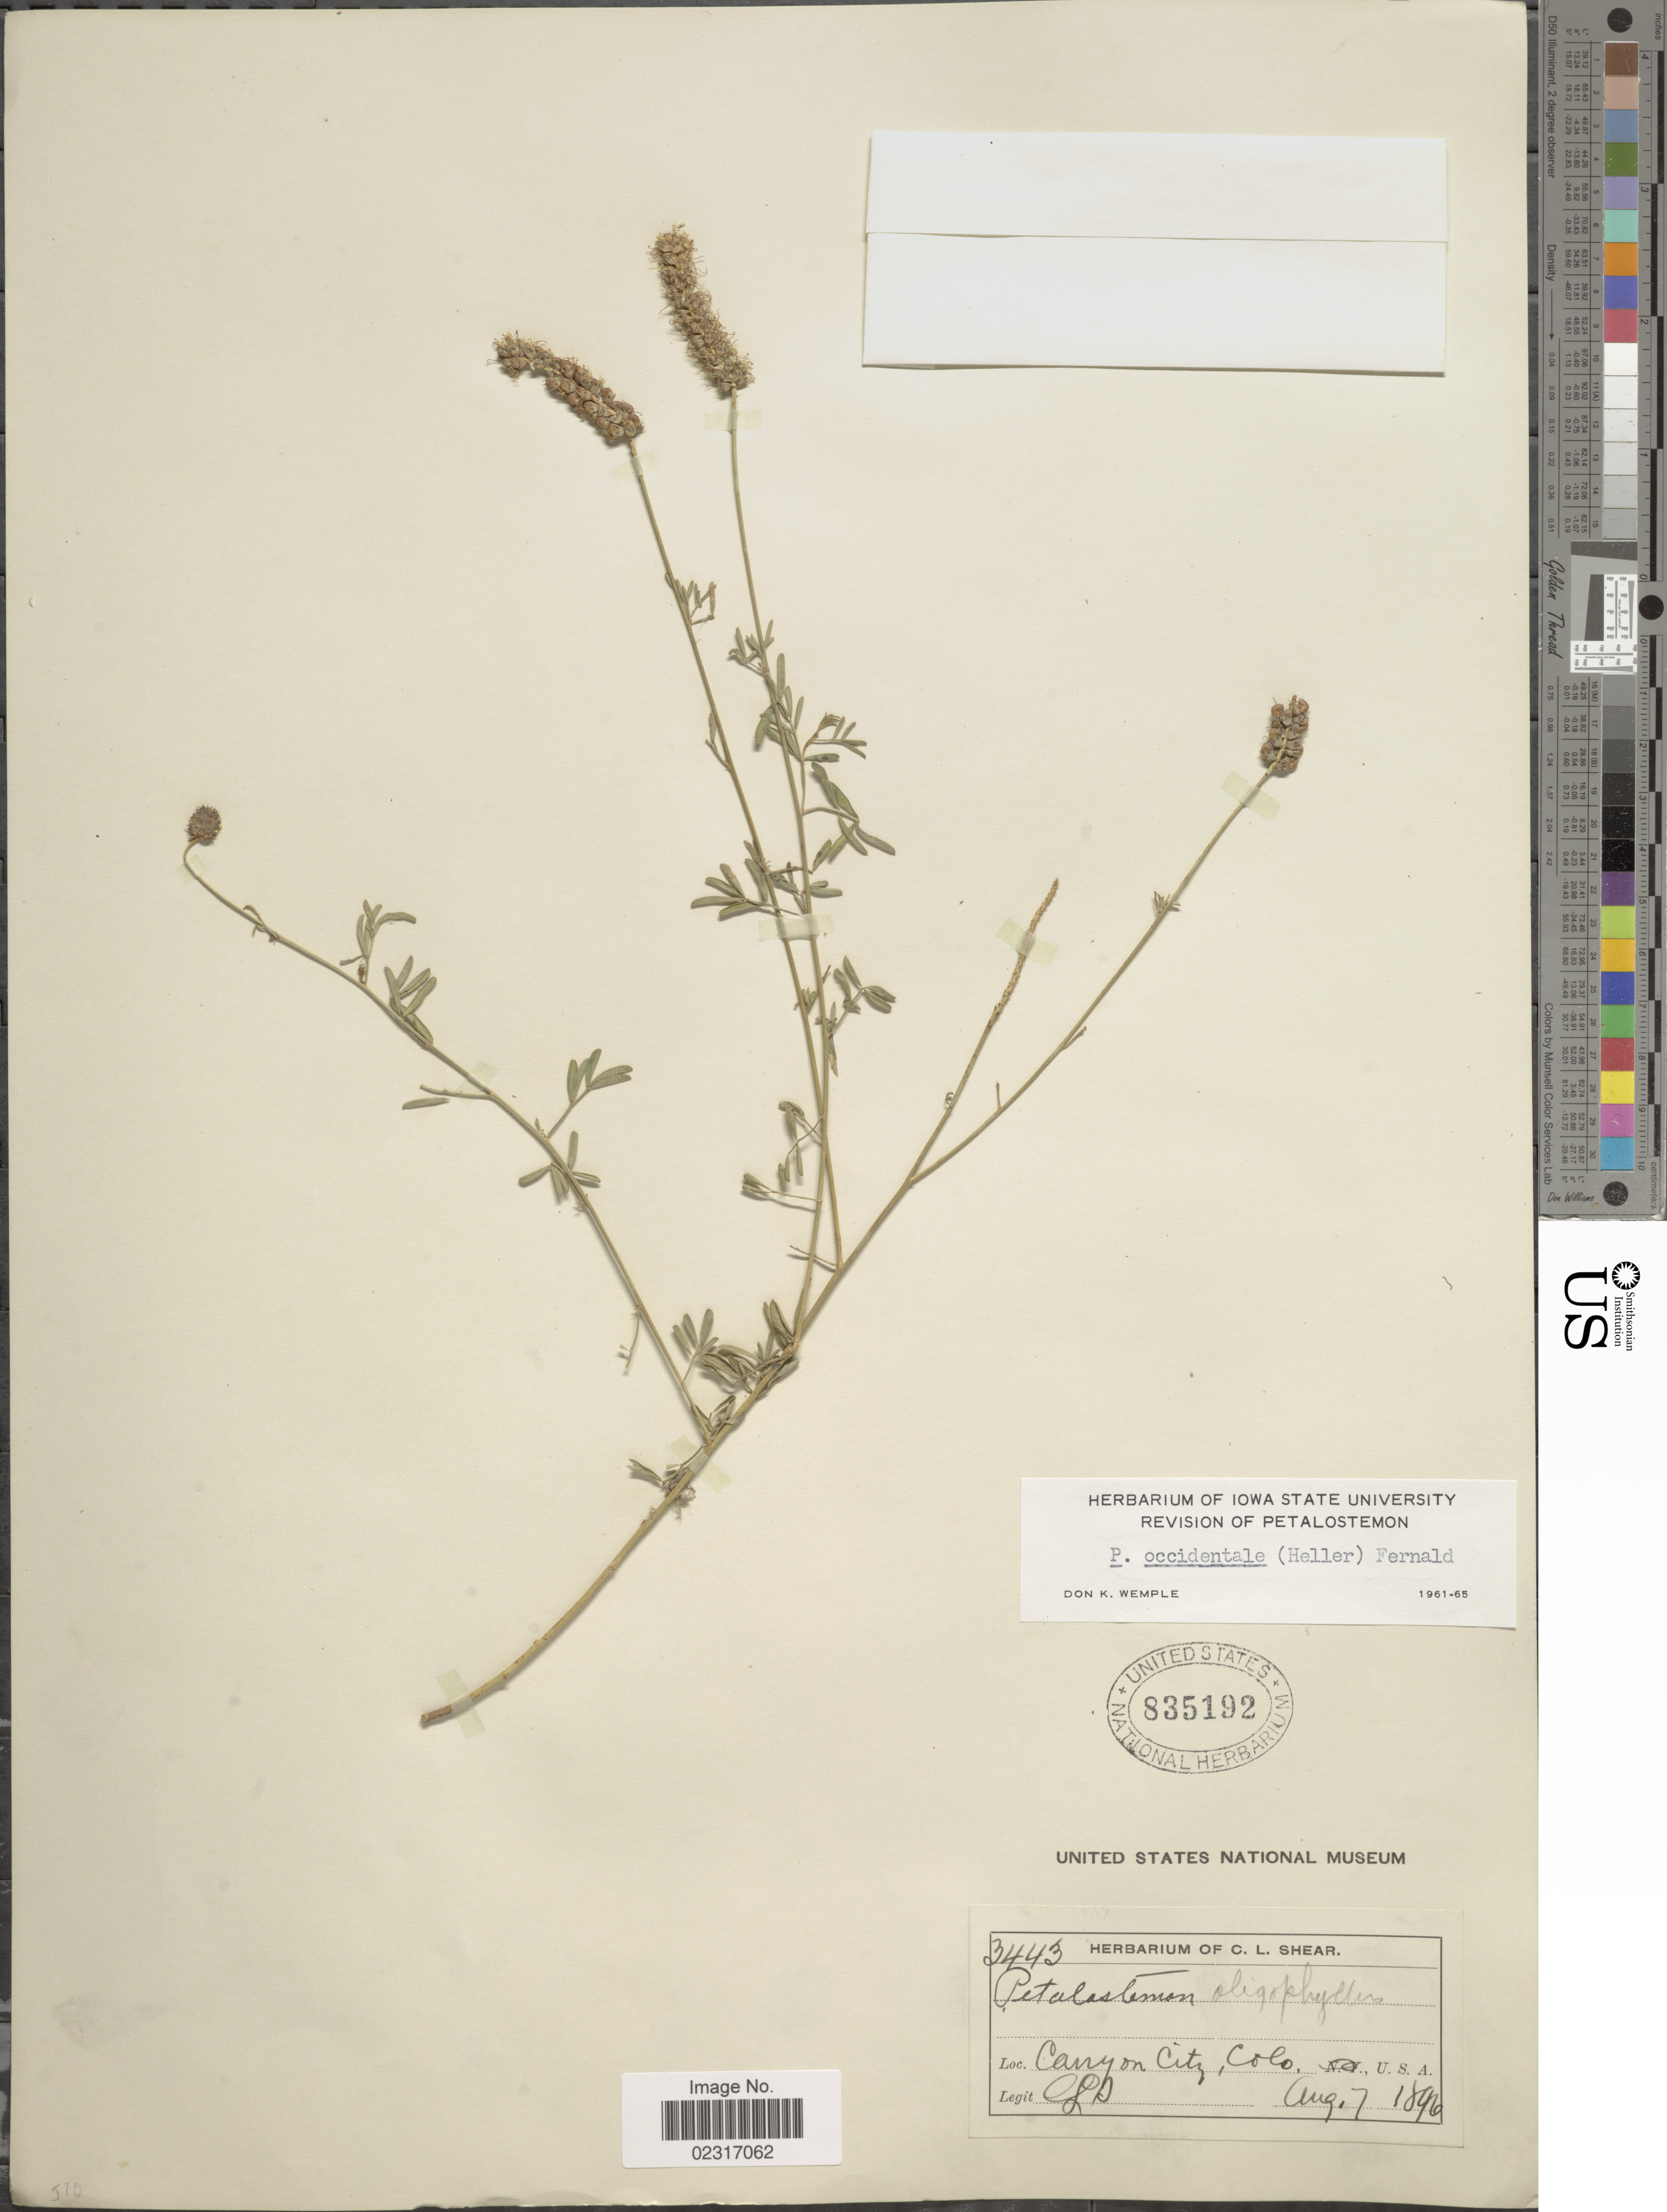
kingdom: Plantae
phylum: Tracheophyta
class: Magnoliopsida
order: Fabales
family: Fabaceae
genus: Dalea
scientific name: Dalea candida var. oligophylla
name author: (Torr) Shinners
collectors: C. L. Shear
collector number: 3443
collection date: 1896-08-07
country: United States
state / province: Colorado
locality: Canon City, Colo. U.S.A.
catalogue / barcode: US 835192